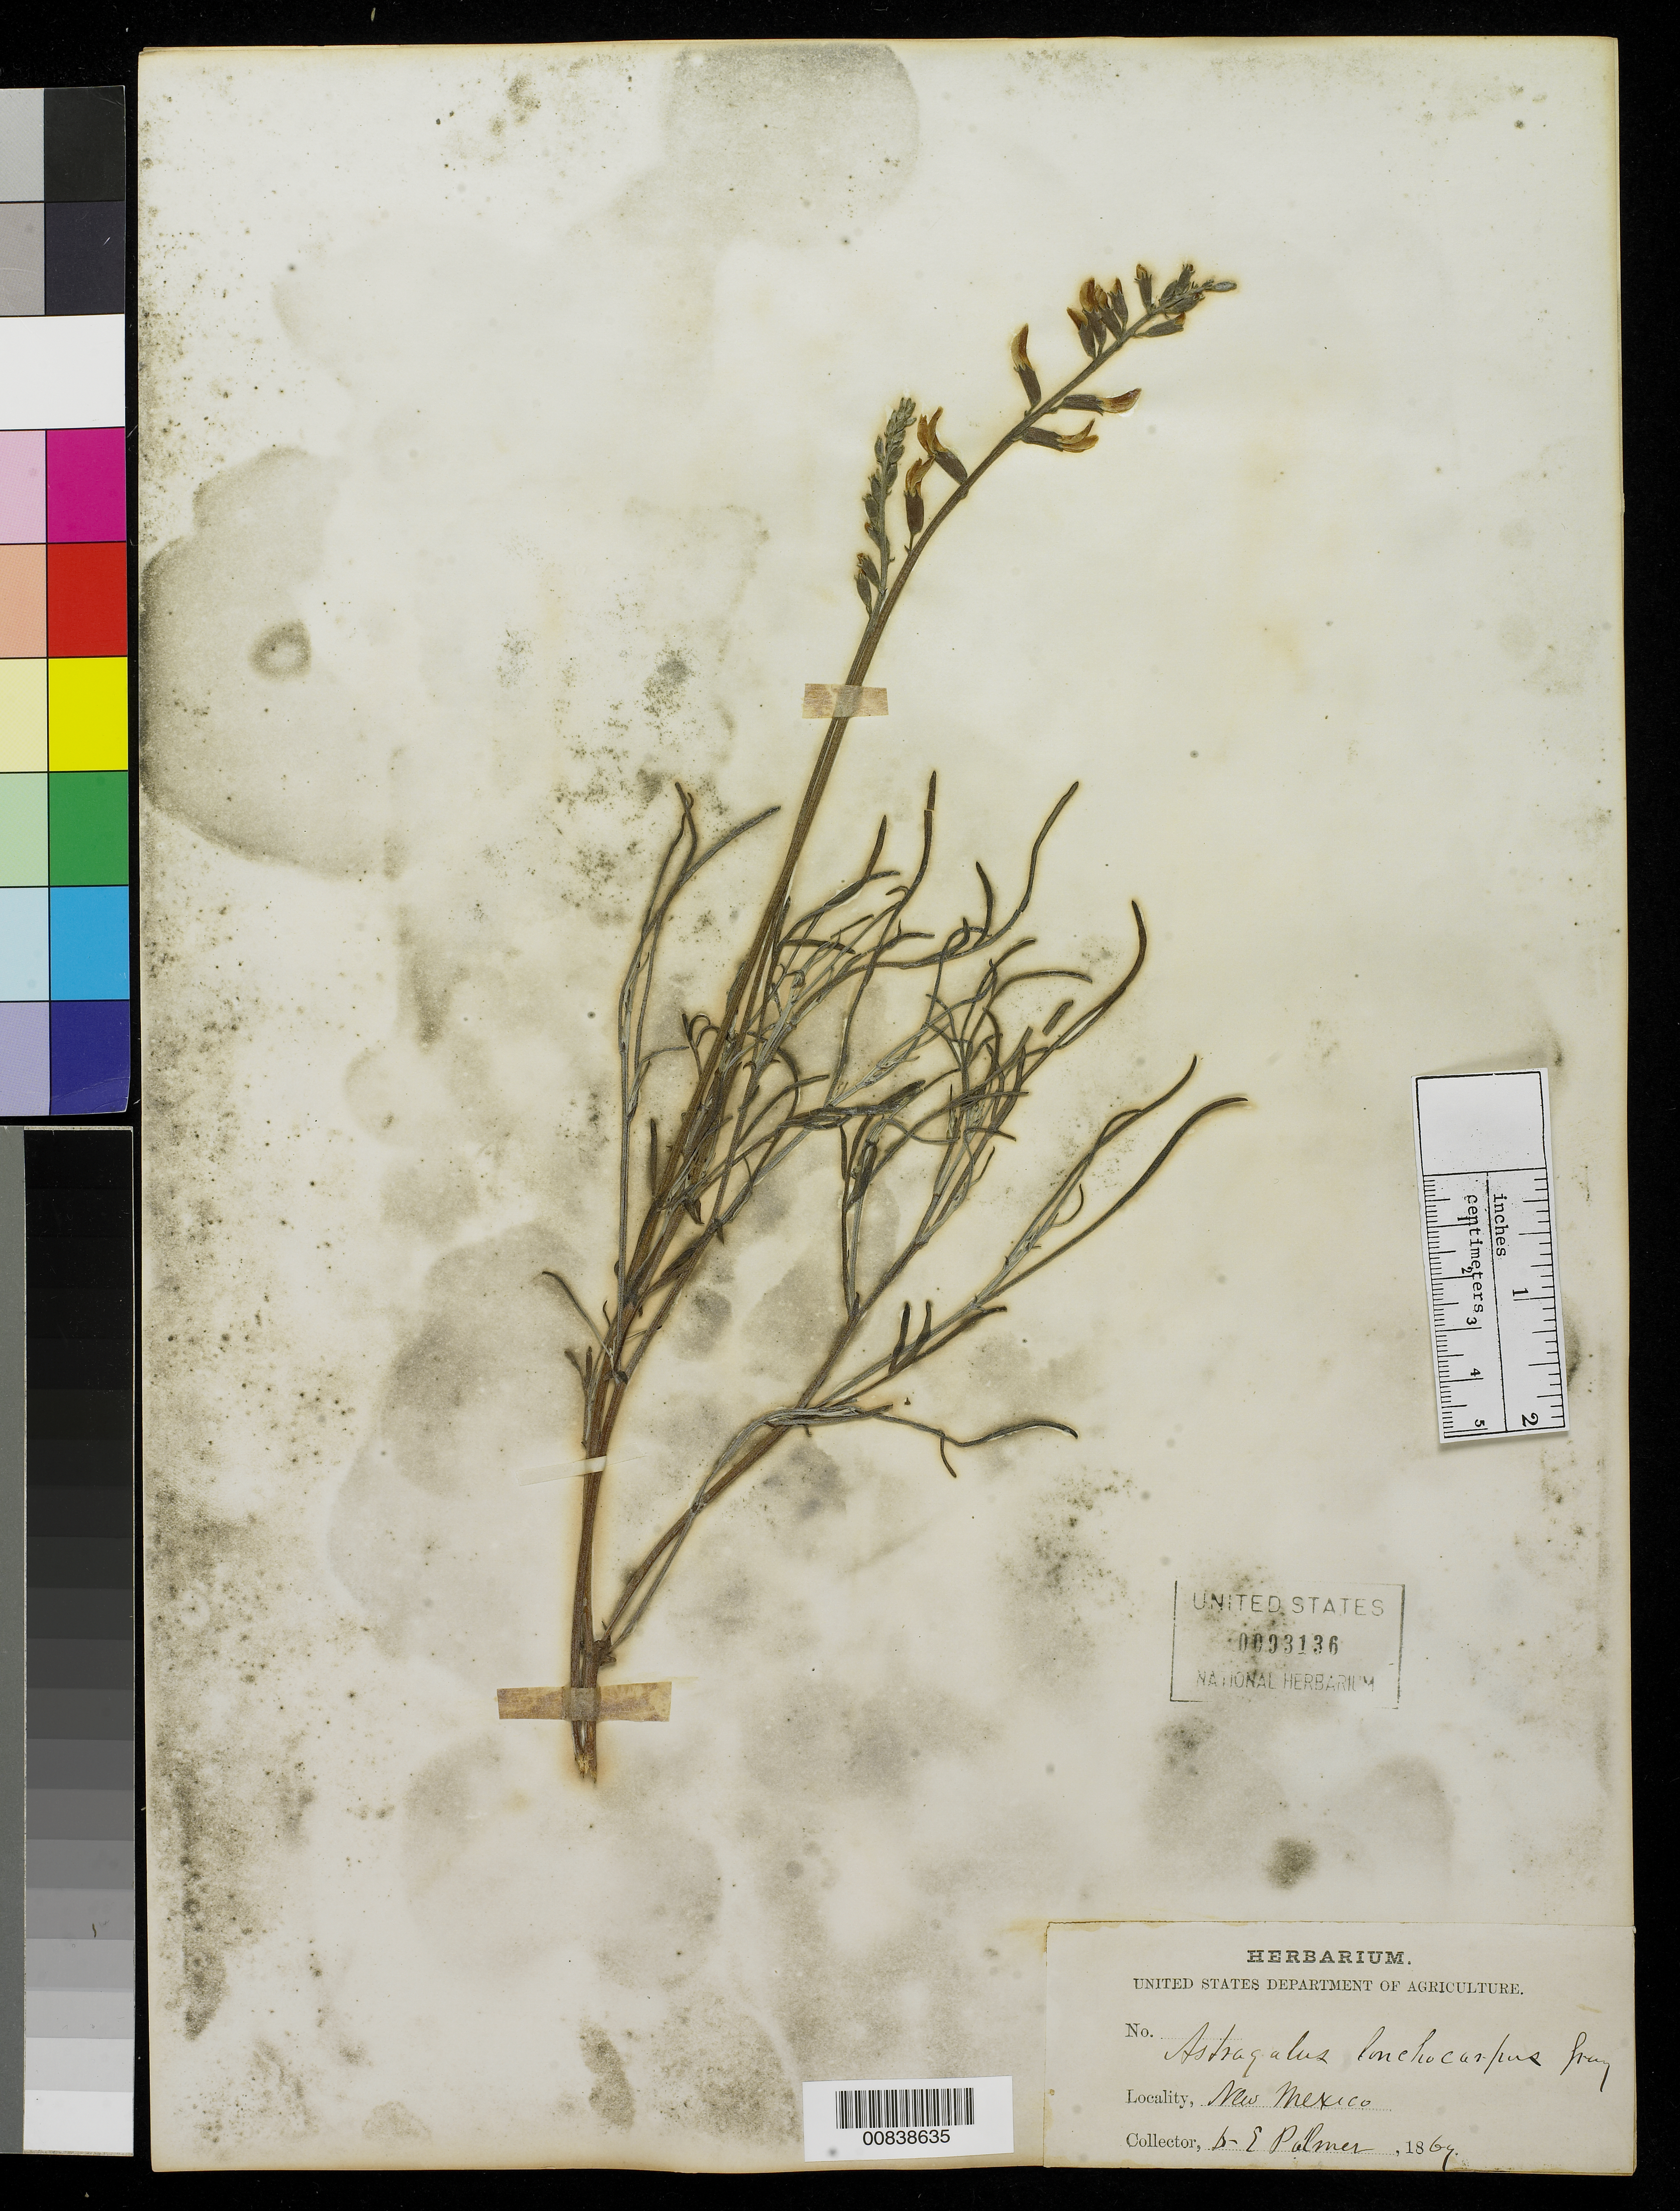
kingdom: Plantae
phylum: Tracheophyta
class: Magnoliopsida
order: Fabales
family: Fabaceae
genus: Astragalus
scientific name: Astragalus lonchocarpus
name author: Torr.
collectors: E. Palmer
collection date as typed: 1869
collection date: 1869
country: United States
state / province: New Mexico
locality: New Mexico.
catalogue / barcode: US 93136